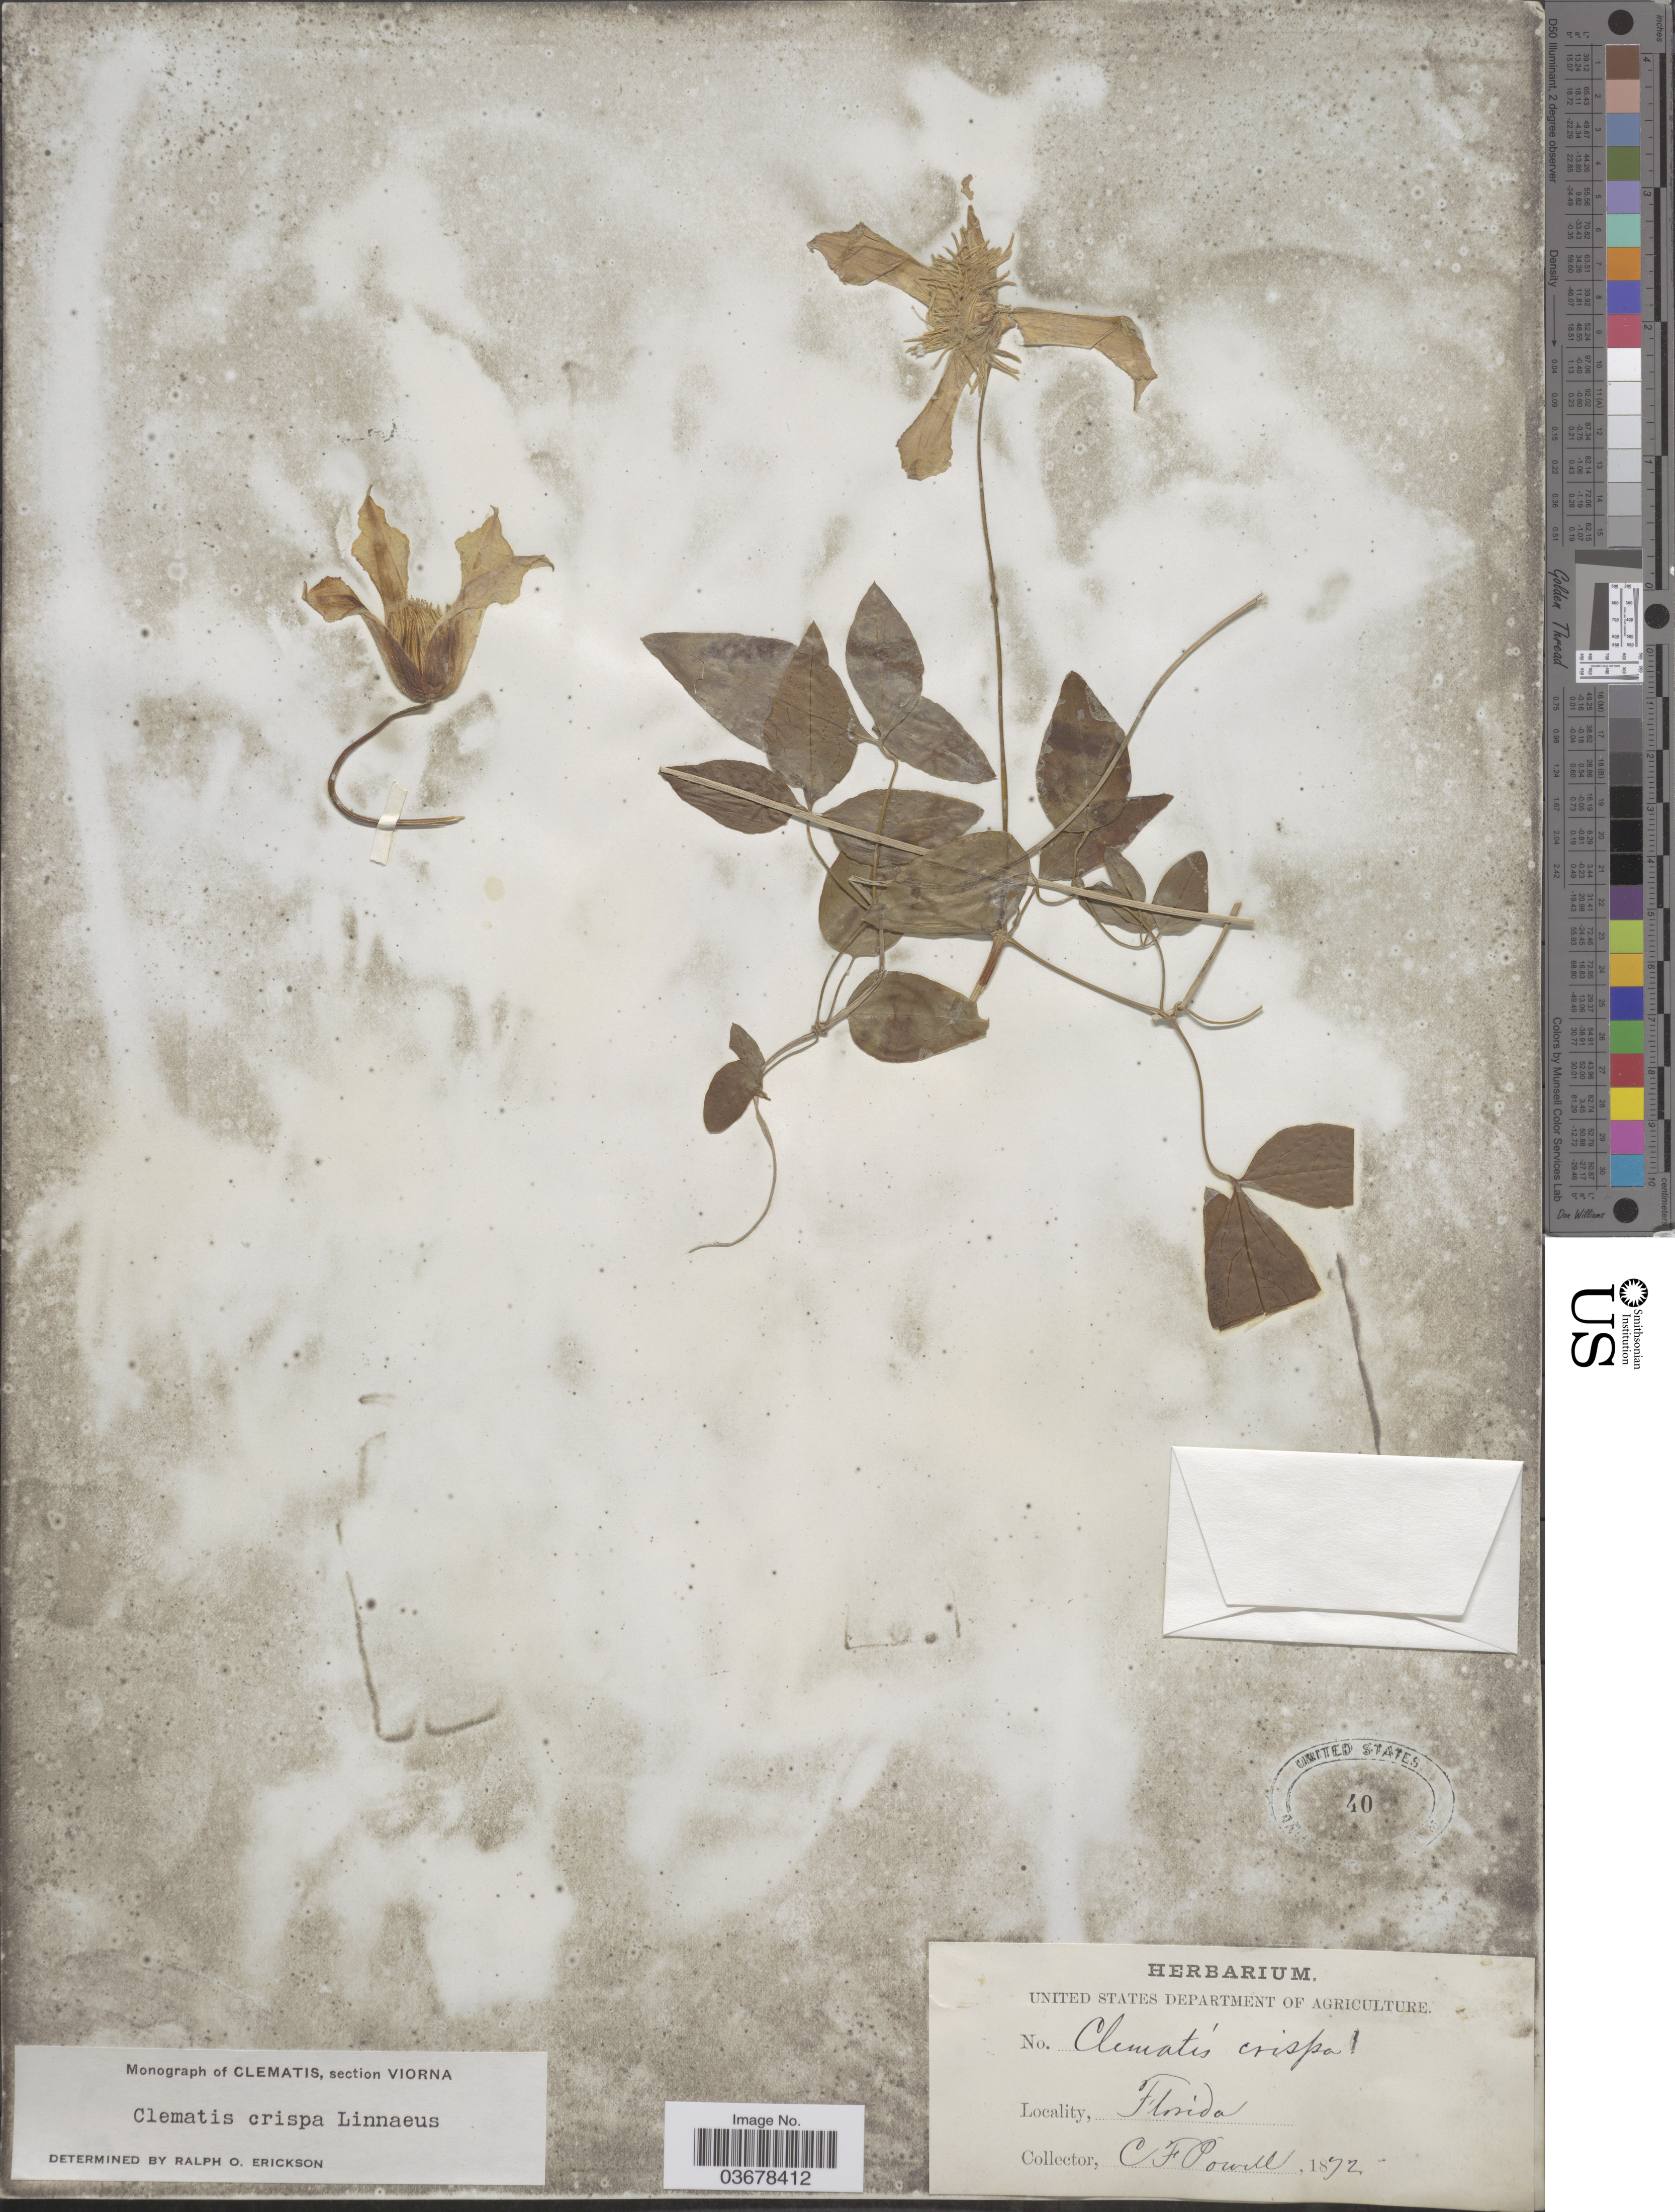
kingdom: Plantae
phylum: Tracheophyta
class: Magnoliopsida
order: Ranunculales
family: Ranunculaceae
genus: Clematis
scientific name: Clematis viorna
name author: L.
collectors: C. F. Powell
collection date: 1872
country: United States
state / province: Florida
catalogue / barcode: US 40